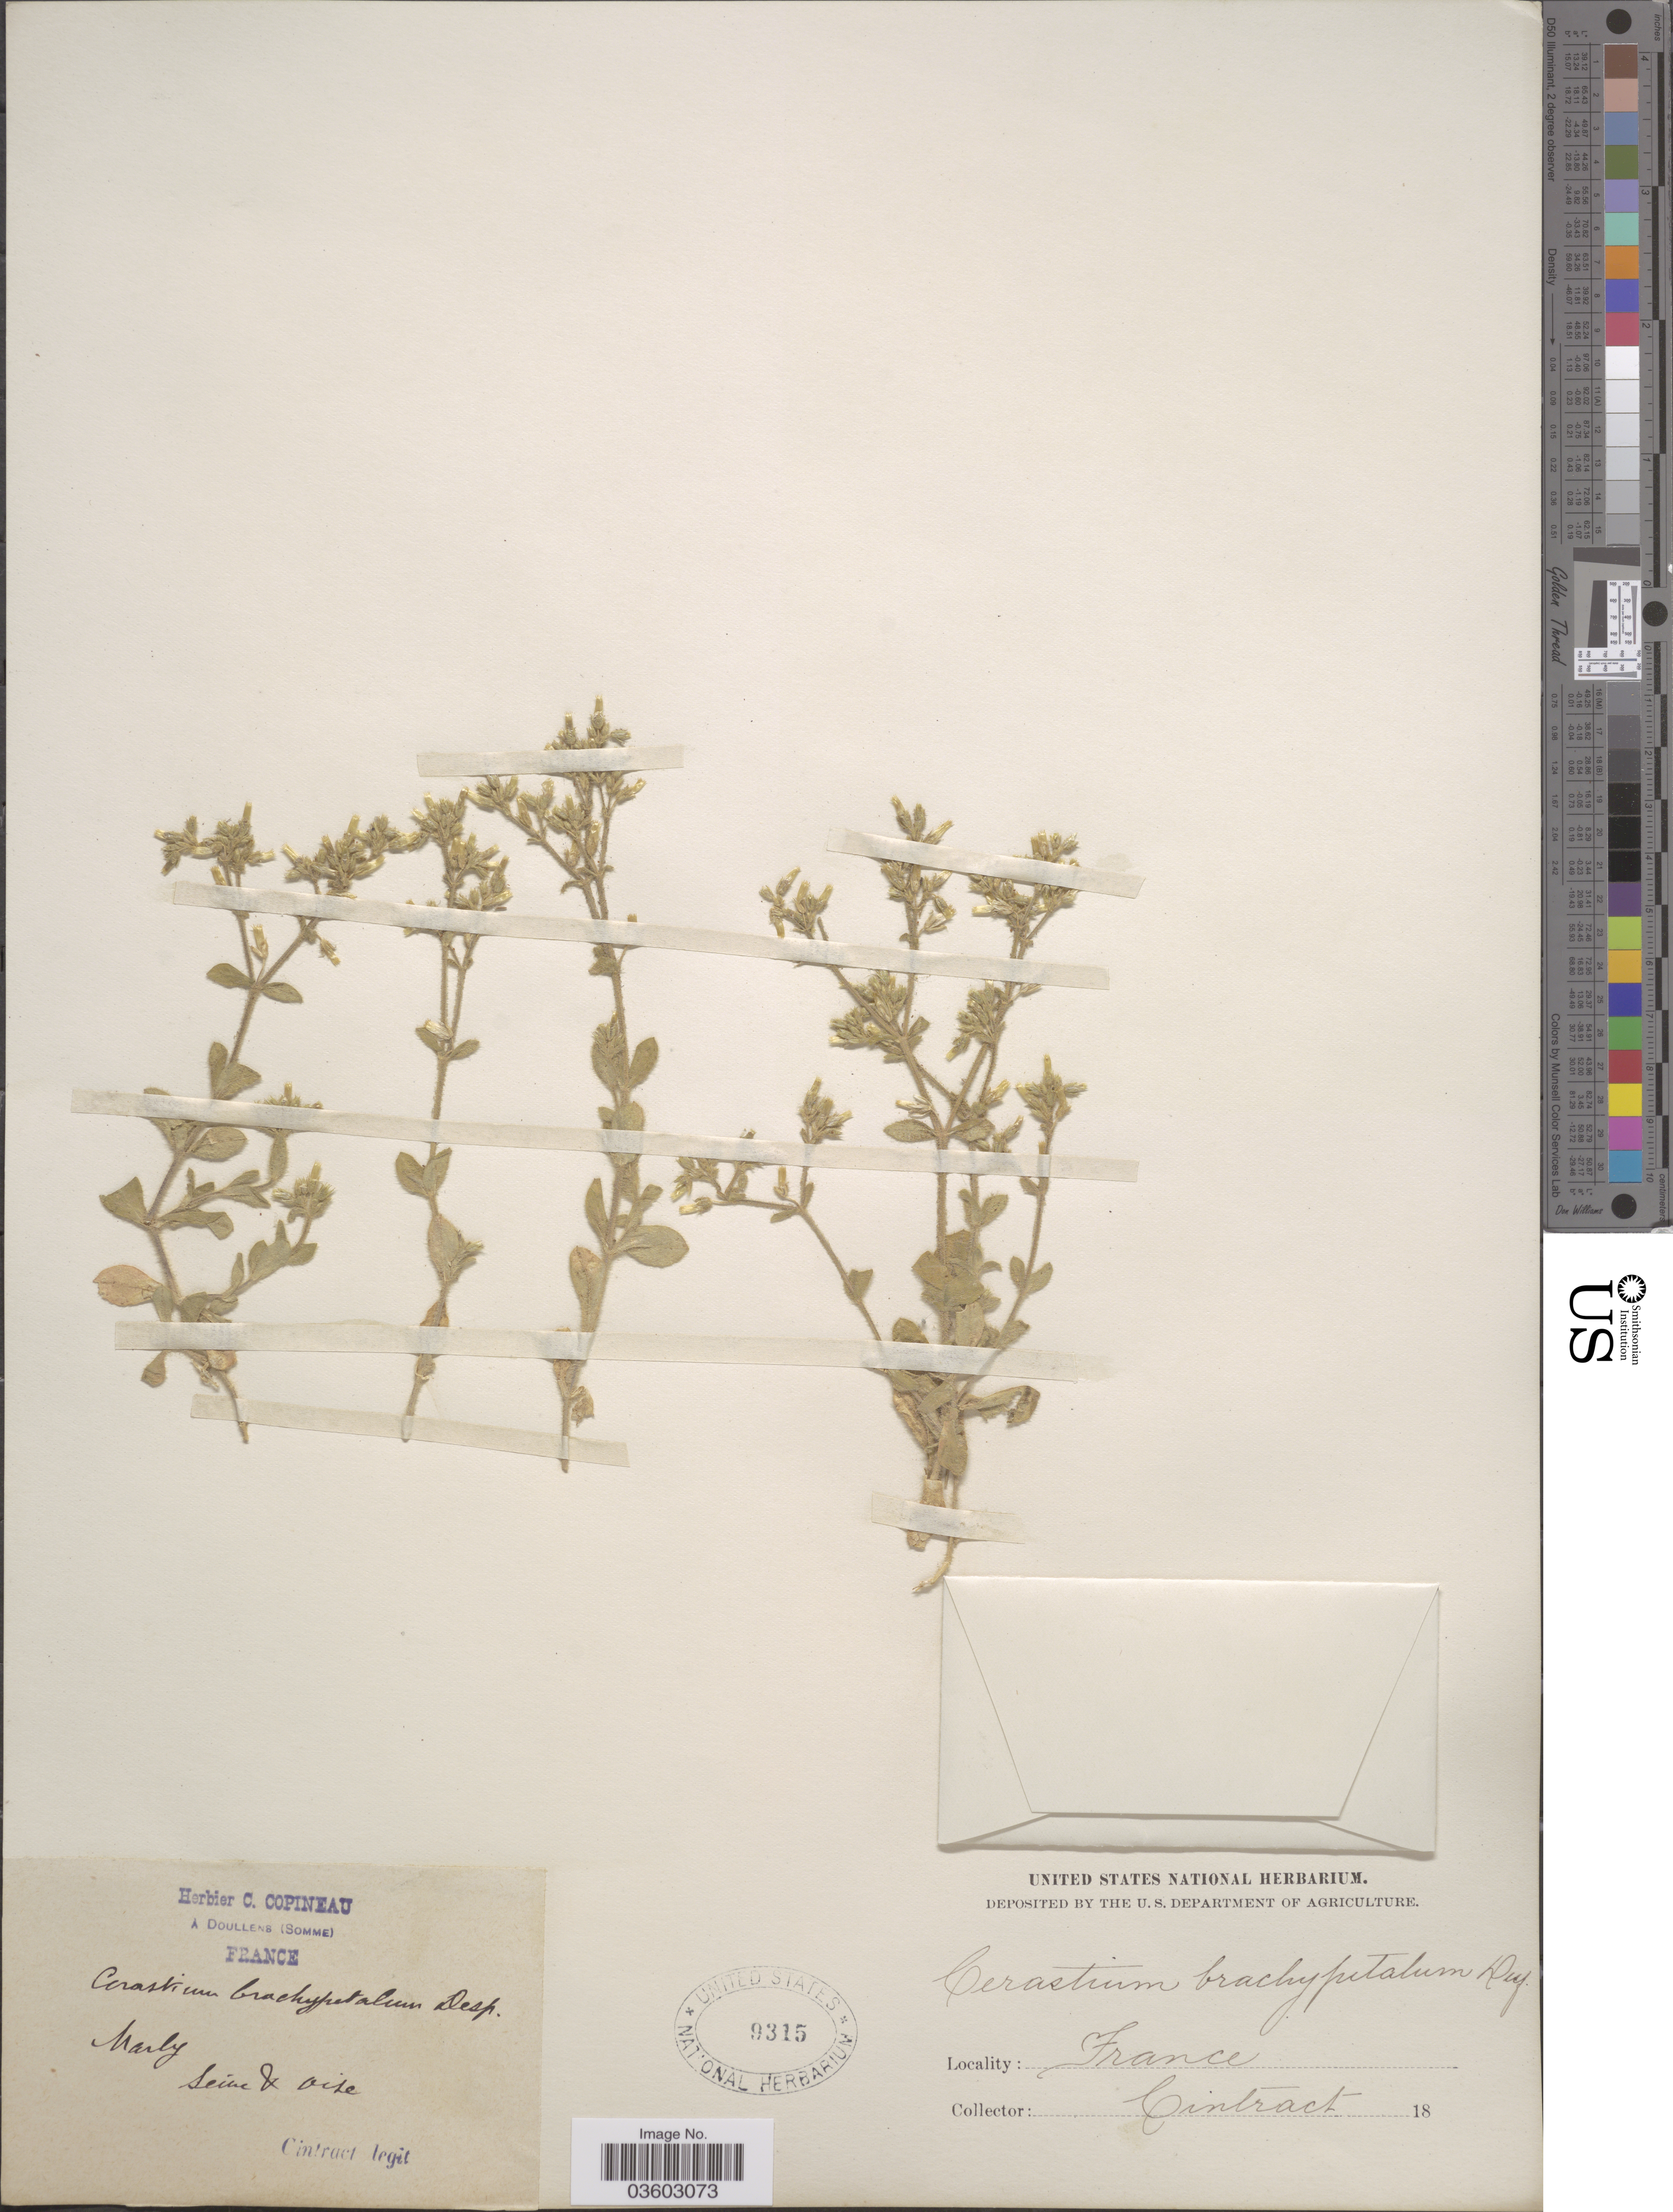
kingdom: Plantae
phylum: Tracheophyta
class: Magnoliopsida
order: Caryophyllales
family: Caryophyllaceae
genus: Cerastium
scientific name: Cerastium brachypetalum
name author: Pers.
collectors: Cintract, --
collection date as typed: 18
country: France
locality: Marly Seine & Oise.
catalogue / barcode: US 9315